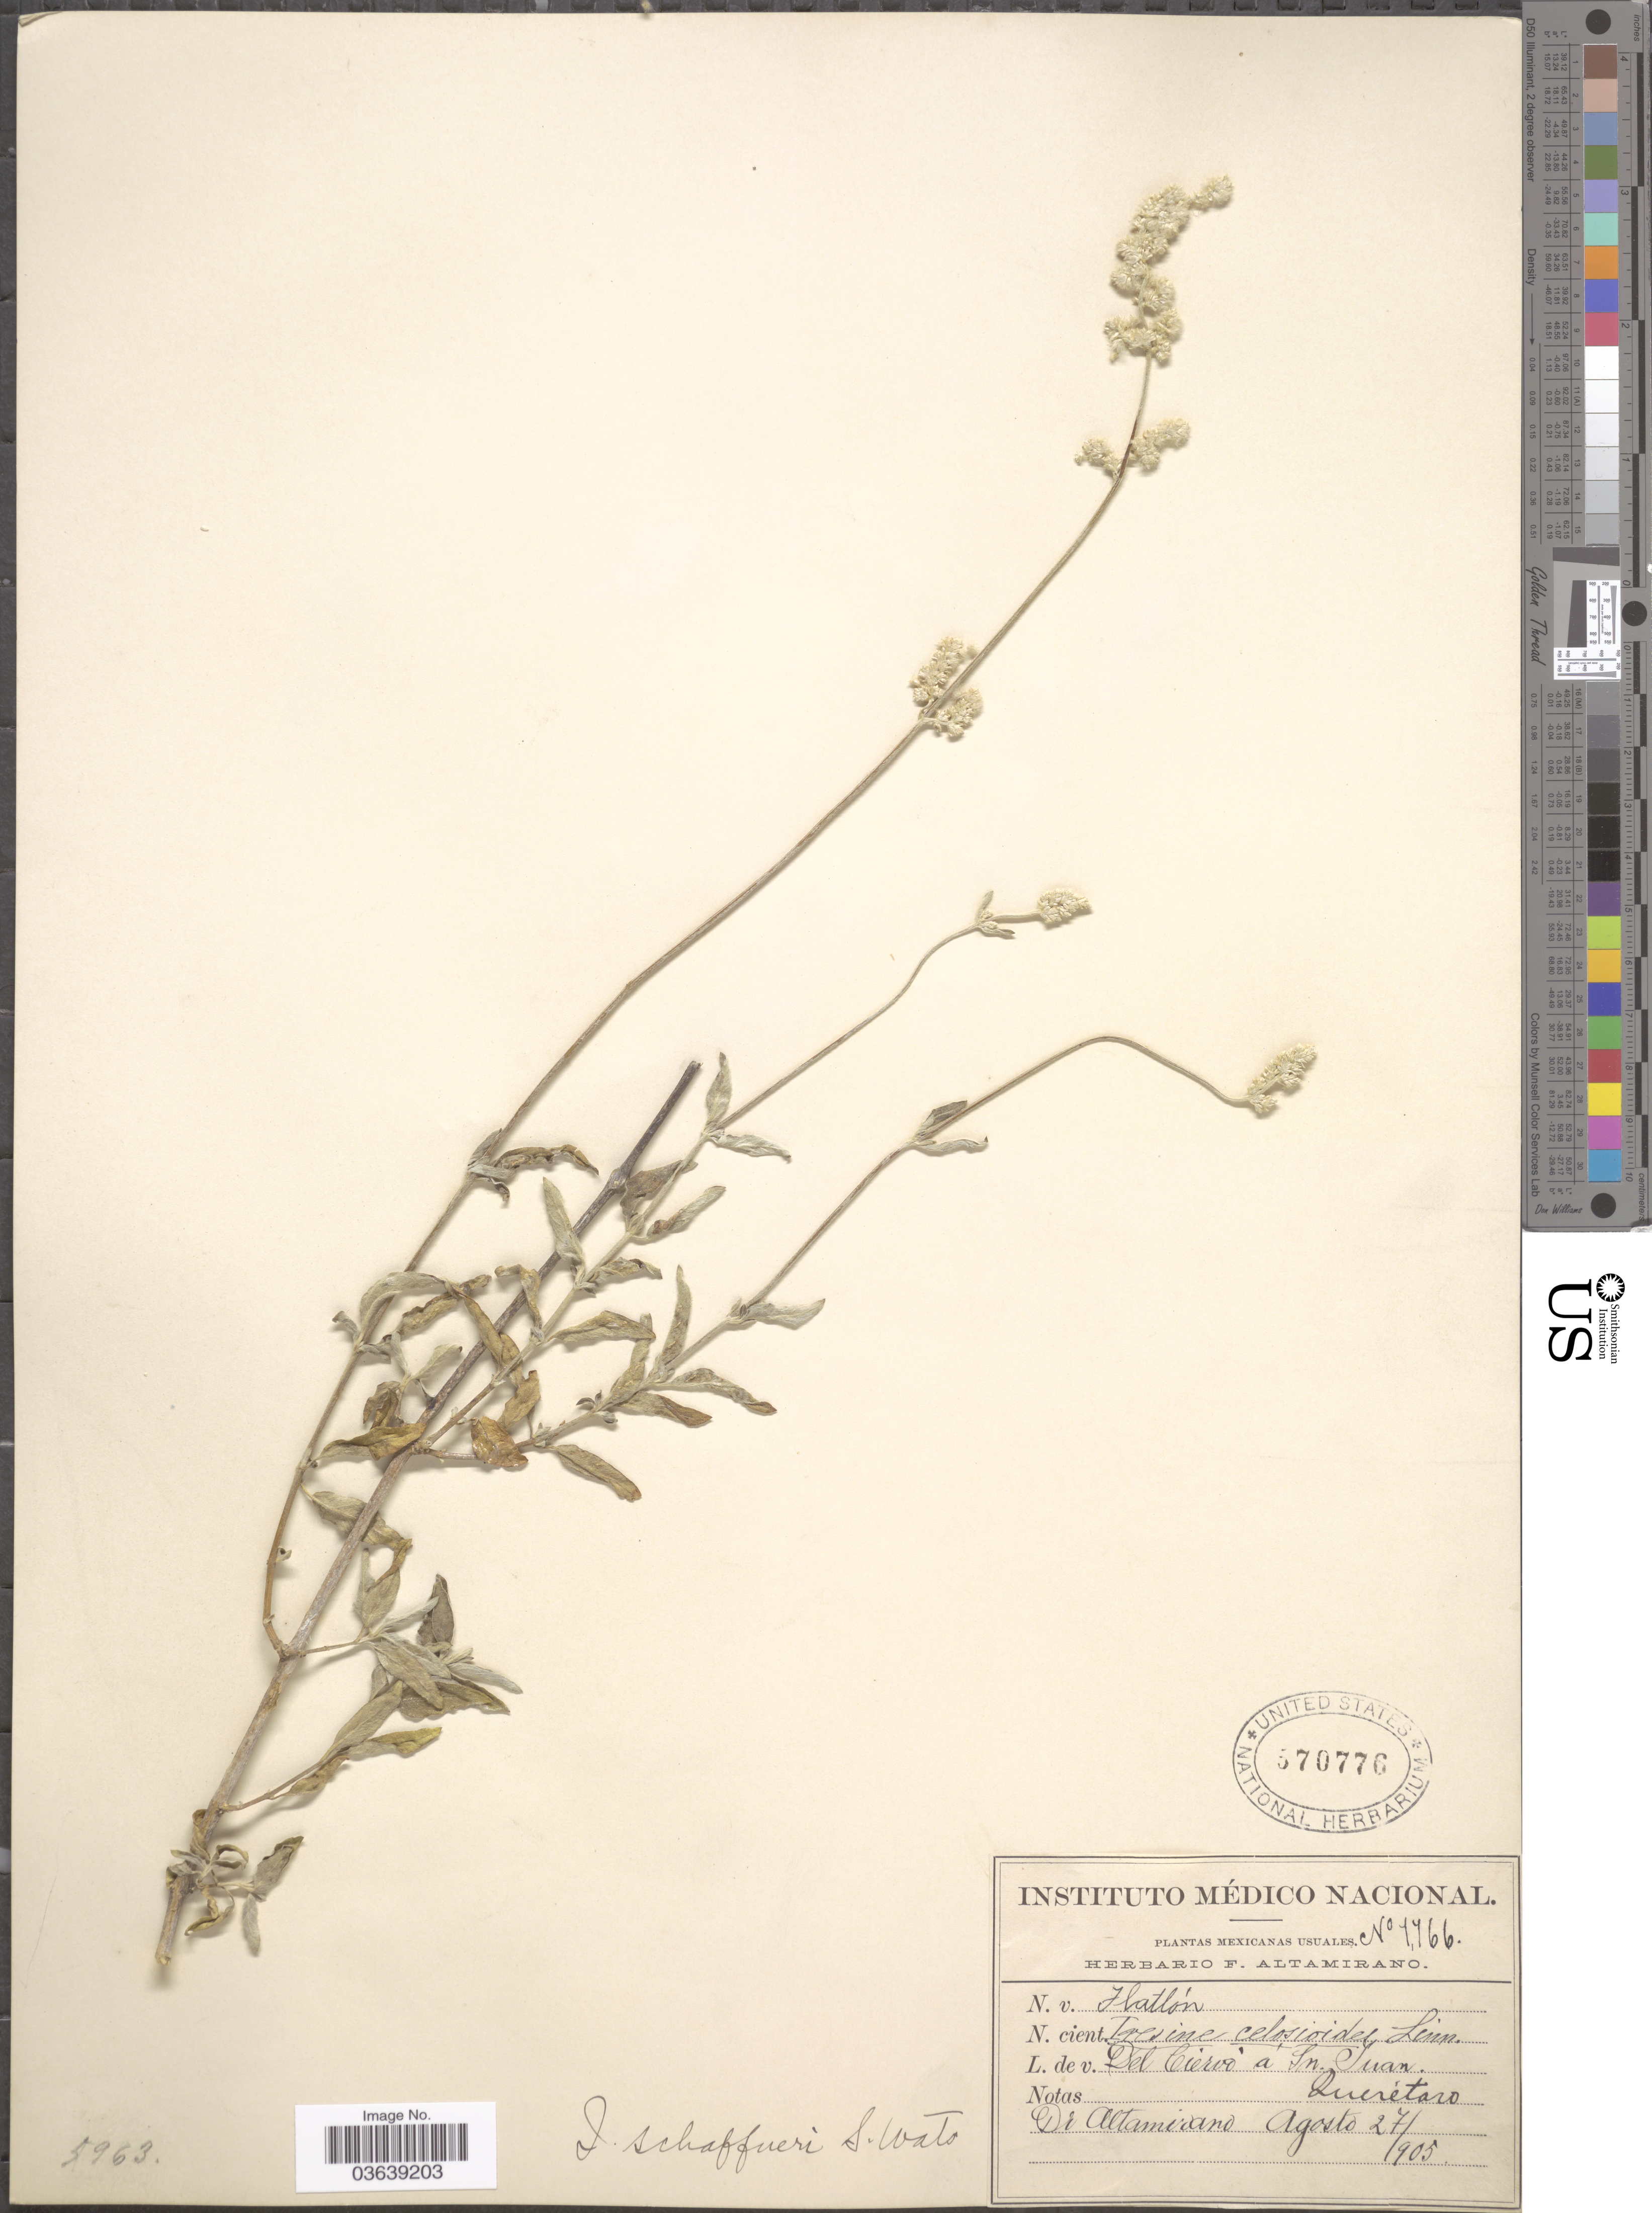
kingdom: Plantae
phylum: Tracheophyta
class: Magnoliopsida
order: Caryophyllales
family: Amaranthaceae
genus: Iresine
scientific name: Iresine schaffneri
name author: S. Watson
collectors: F. Altamirano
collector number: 1766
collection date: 1905-08-27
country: Mexico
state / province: Querétaro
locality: Del Ciervo á Sn. Juan.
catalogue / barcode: US 570776